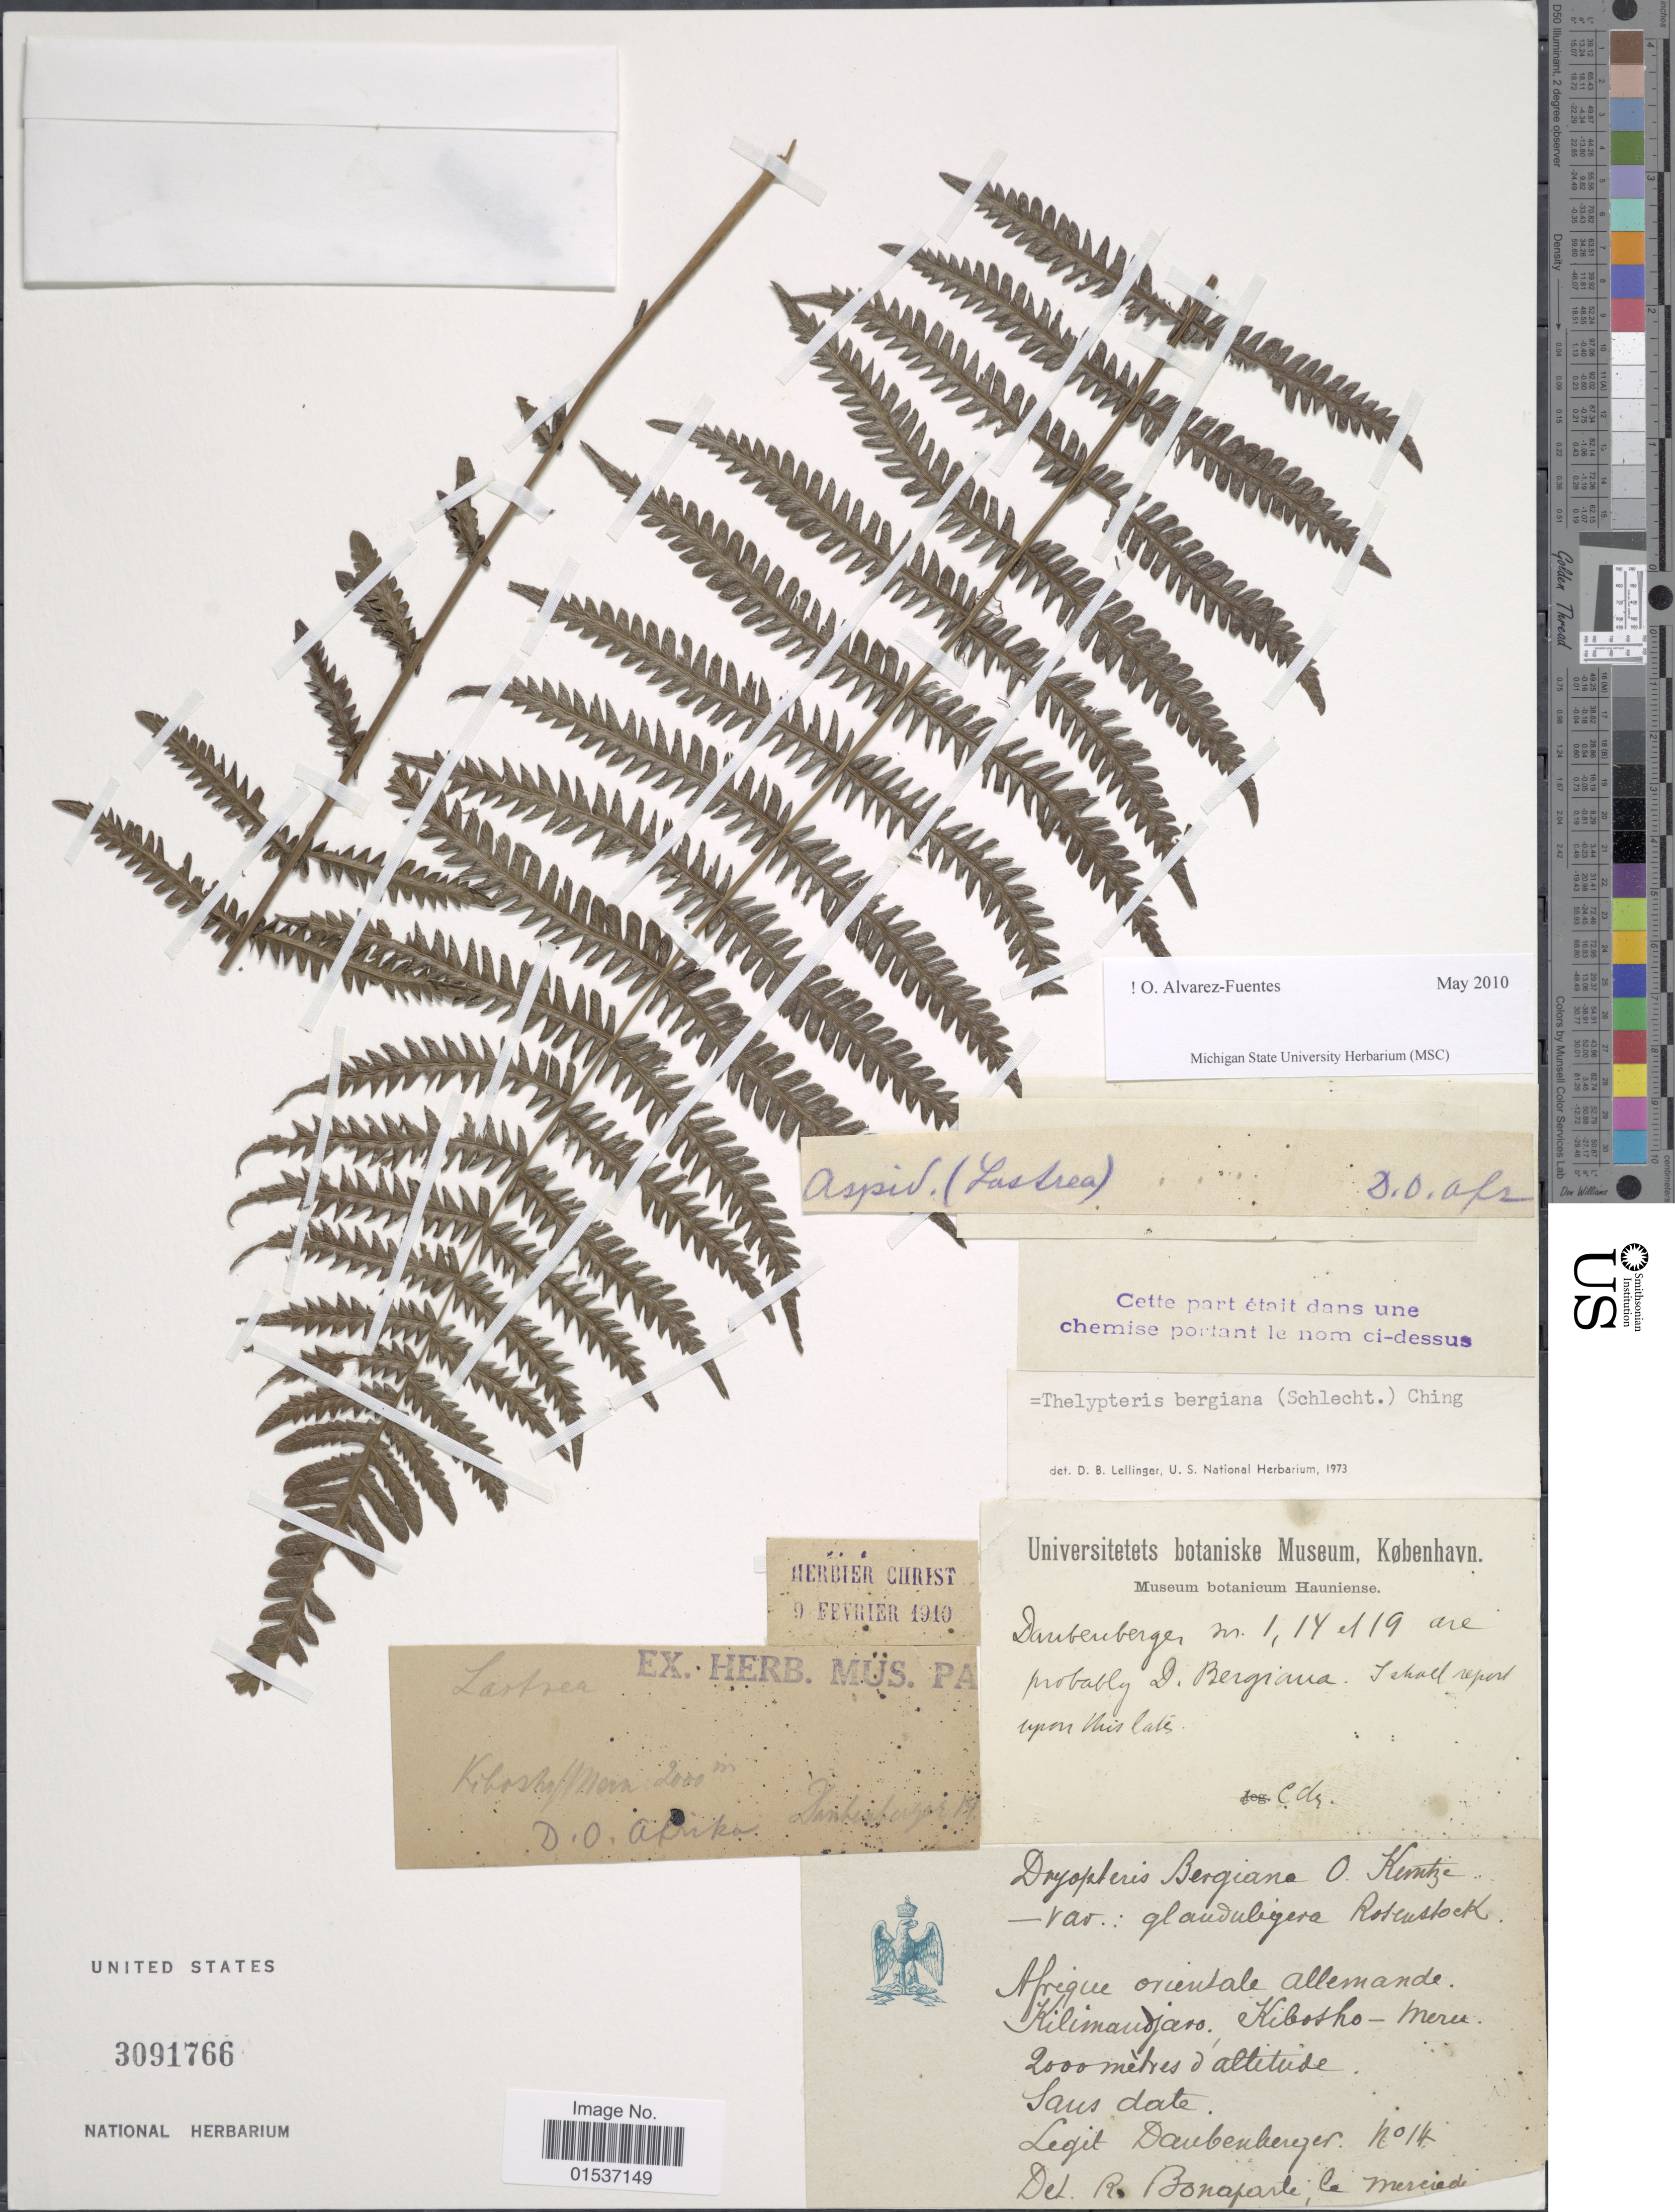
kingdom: Plantae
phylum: Tracheophyta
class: Polypodiopsida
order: Polypodiales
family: Thelypteridaceae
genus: Thelypteris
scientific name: Thelypteris bergiana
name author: (Schltdl.) Ching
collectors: P. Daubenberger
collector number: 14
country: Tanzania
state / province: Kilimanjaro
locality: Afrique orientale Allemande, Kilimanjaro, Kibosho-Meru.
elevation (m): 2000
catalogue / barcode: US 3091766